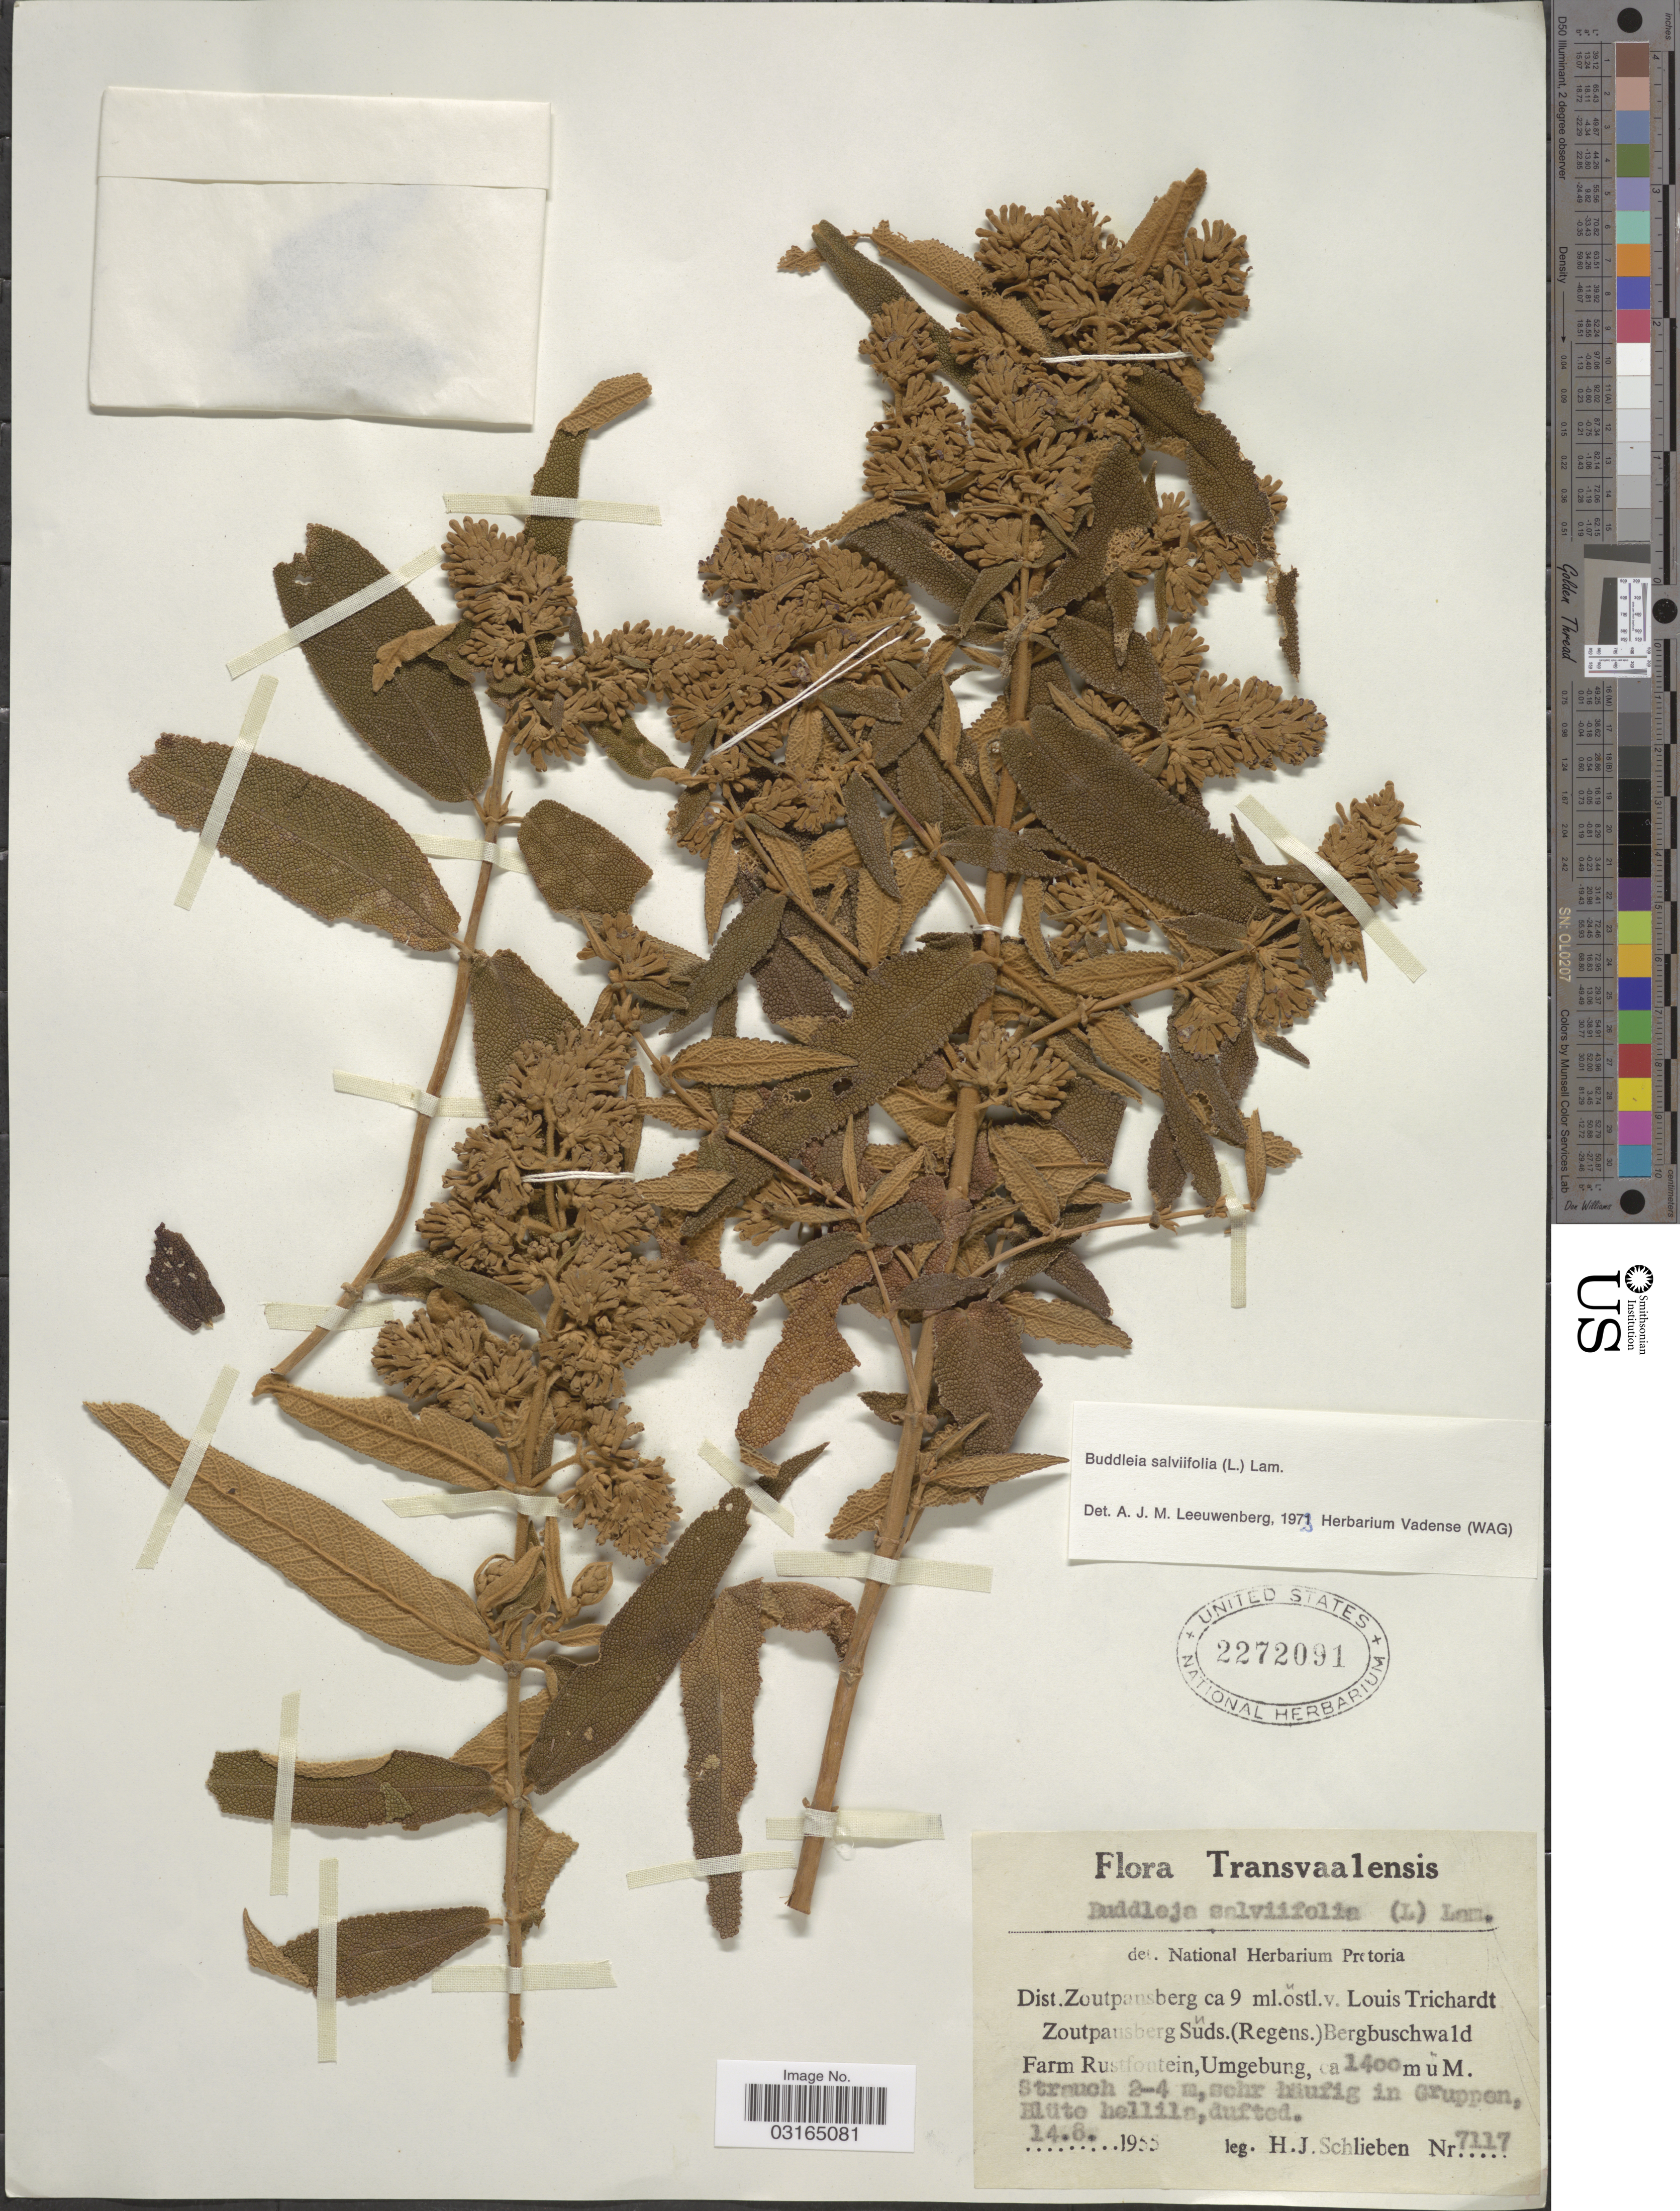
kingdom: Plantae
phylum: Tracheophyta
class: Magnoliopsida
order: Lamiales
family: Scrophulariaceae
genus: Buddleja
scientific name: Buddleja salviifolia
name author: (L.) Lam.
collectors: H. J. Schlieben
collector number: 7117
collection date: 1955-08-14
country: South Africa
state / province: Limpopo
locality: Transvaalensis. Dist. Zoutpansberg ca 9 ml. östl.v.Louis Trichardt Zoutpansberg Süds.(Regens.)Bergbuschwald Farm Rustfontein, Umgebung.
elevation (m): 1400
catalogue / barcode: US 2272091